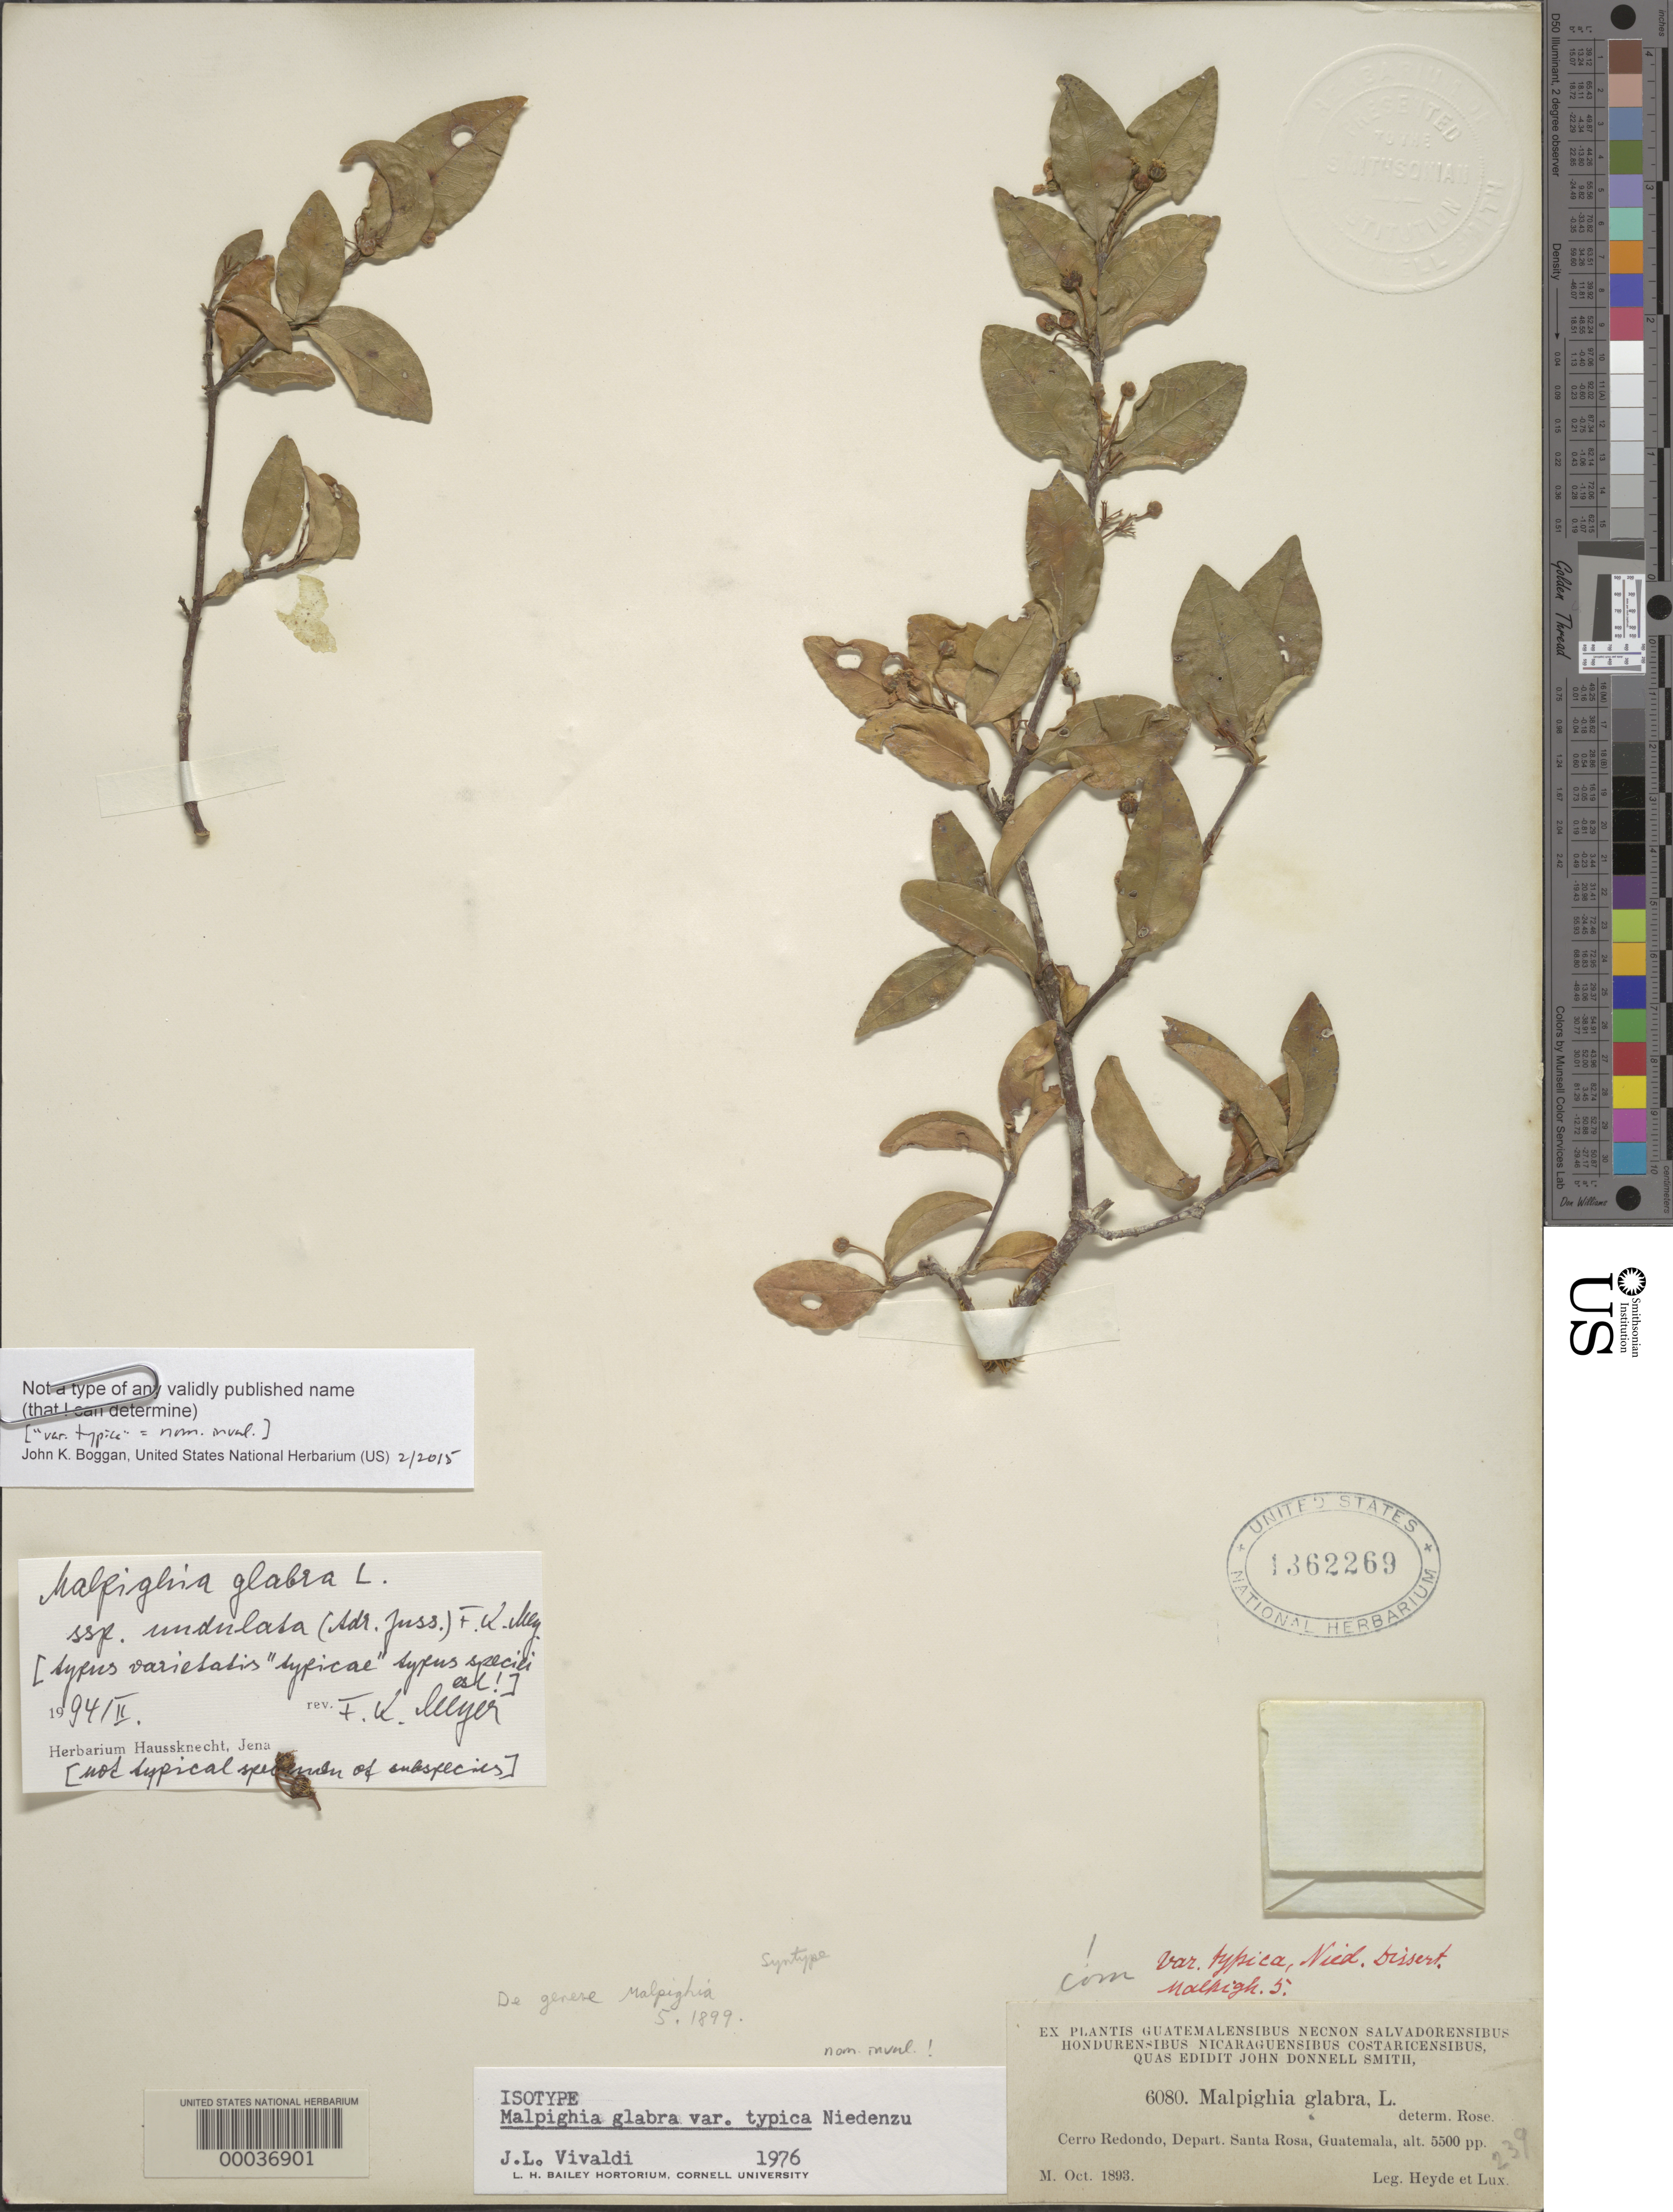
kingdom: Plantae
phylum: Tracheophyta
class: Magnoliopsida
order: Malpighiales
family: Malpighiaceae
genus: Malpighia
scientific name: Malpighia glabra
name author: L.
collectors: E. T. Heyde & E. Lux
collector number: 6080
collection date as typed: Oct 1893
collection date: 1893-10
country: Guatemala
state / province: Santa Rosa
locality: Cerro Redondo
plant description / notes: Specimen annotated as "syntype", "isotype" of Malpighia glabra var. typica Nied. (nom. inval.); as annotated by F.K. Meyer (1994), not a type of the typical variety (i.e., Malpighia glabra var. glabra).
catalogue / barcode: US 1362269